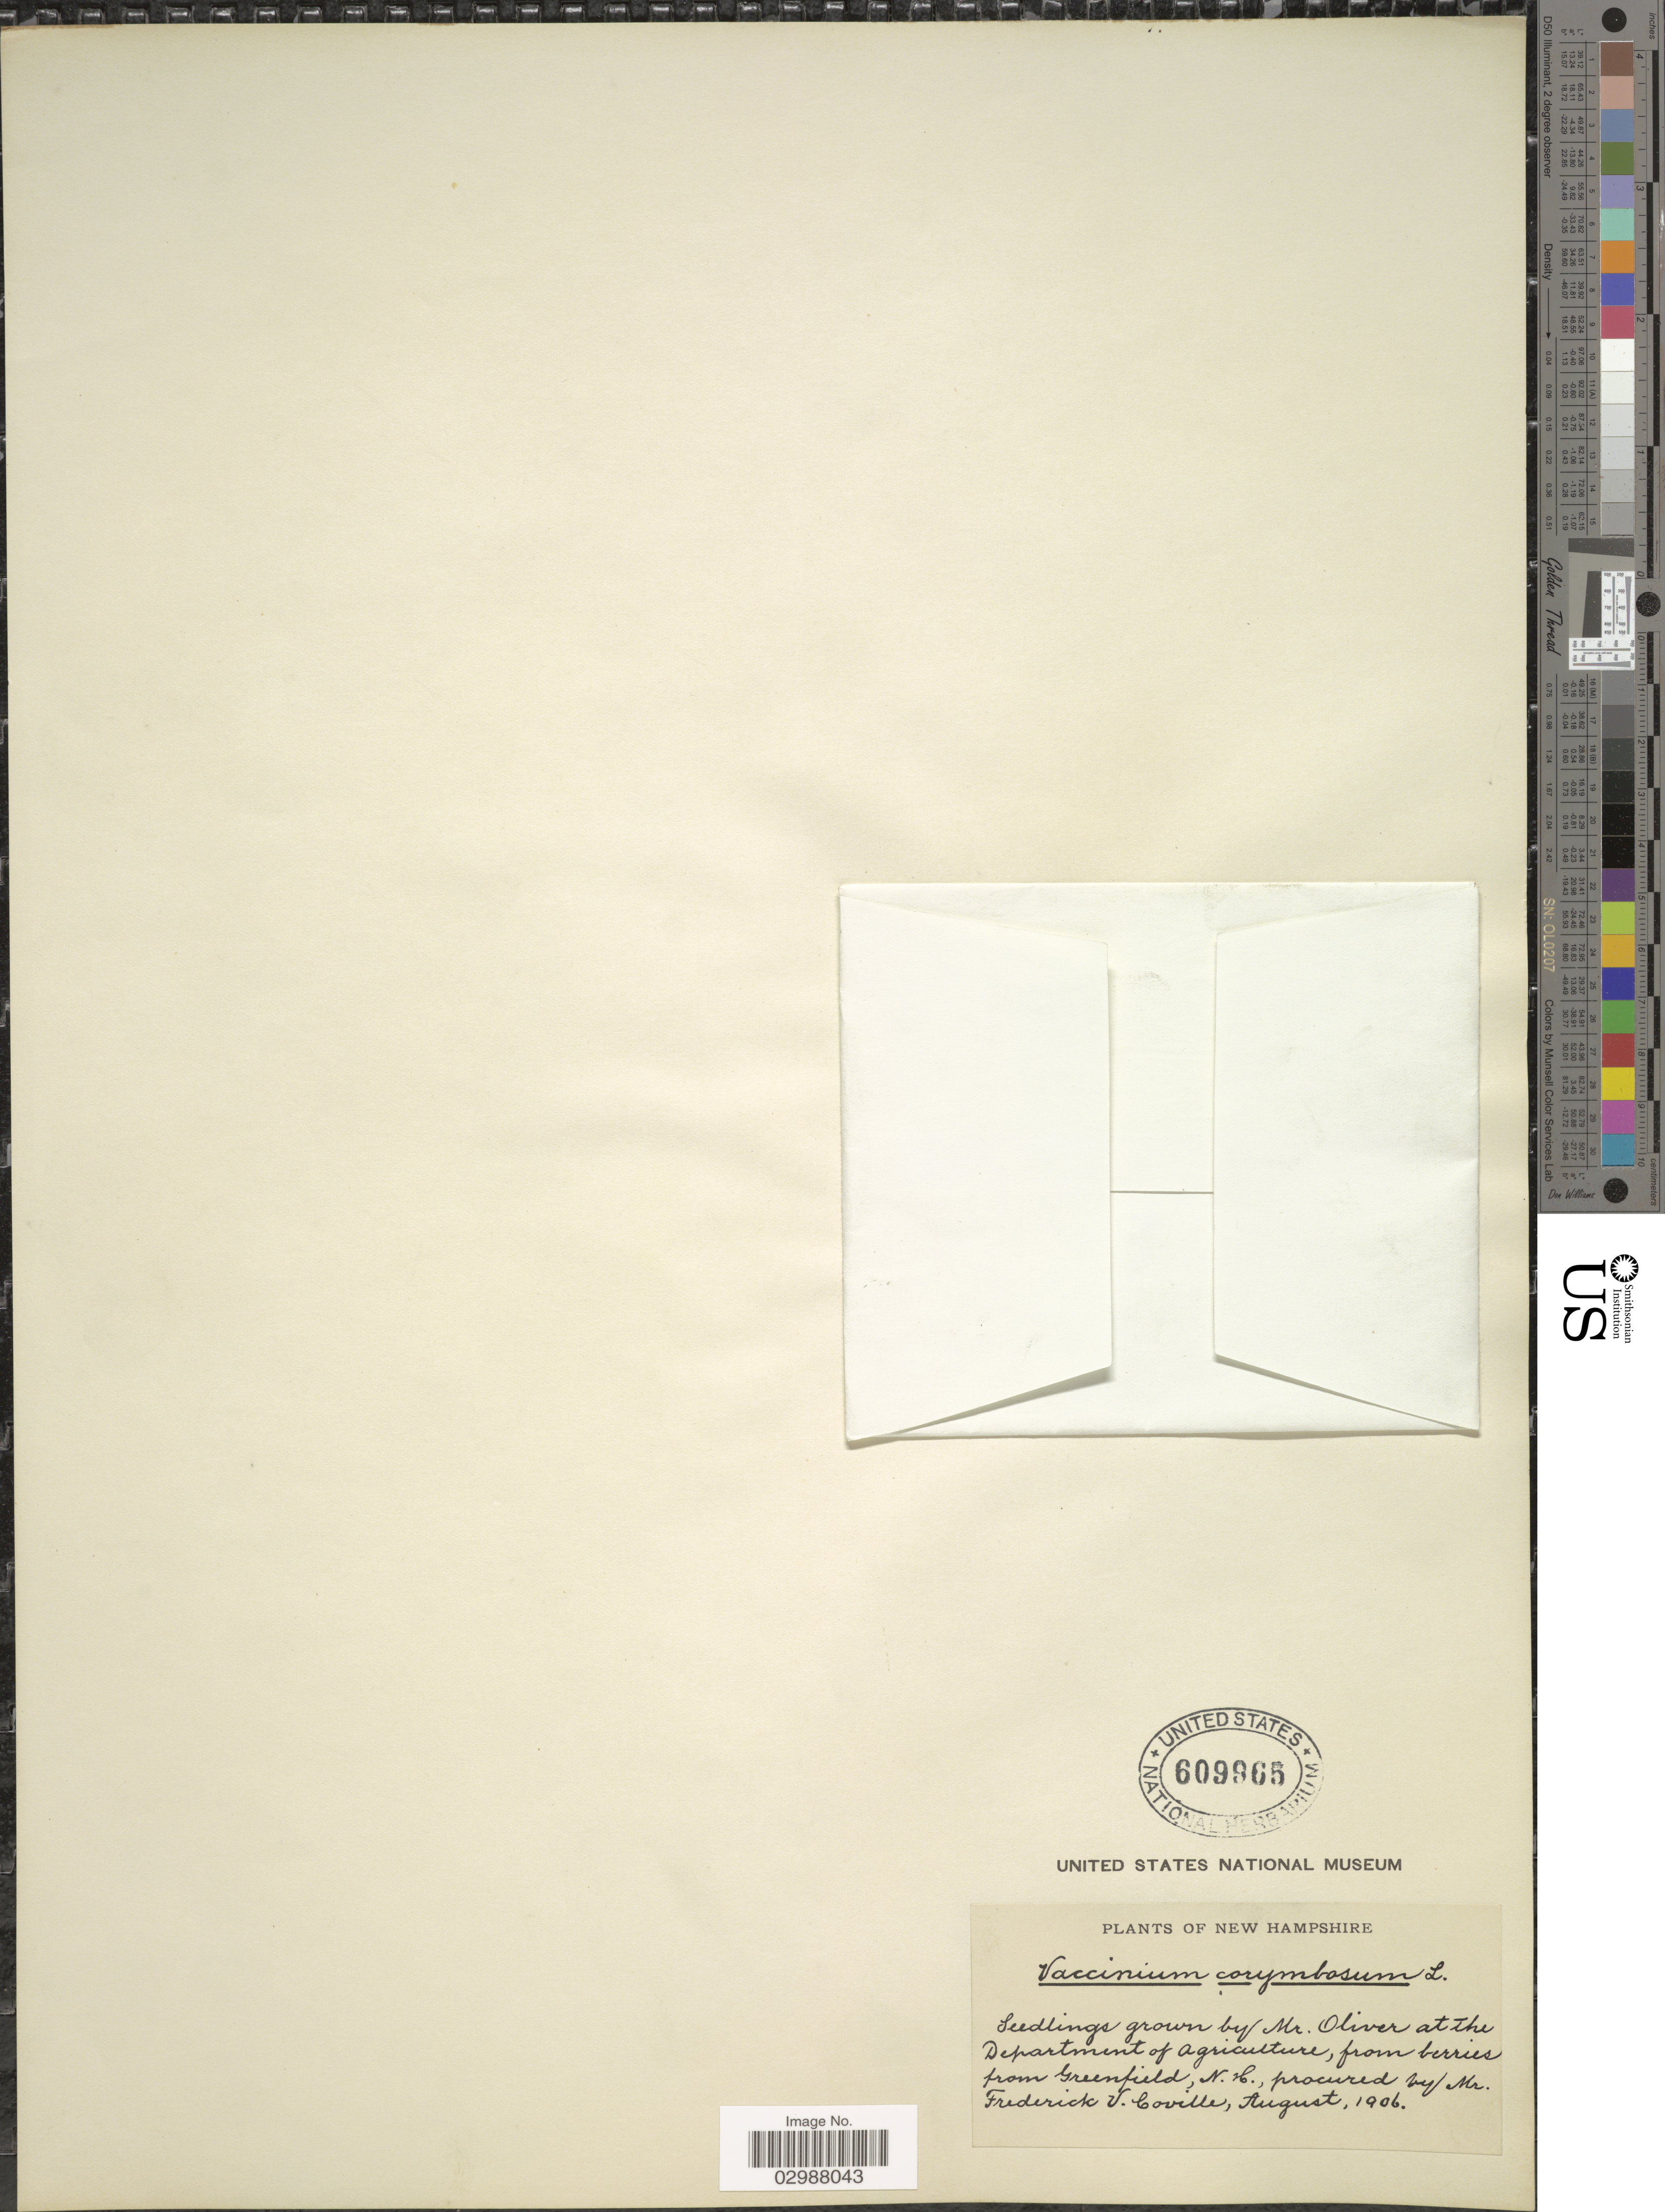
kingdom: Plantae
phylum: Tracheophyta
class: Magnoliopsida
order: Ericales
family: Ericaceae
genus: Vaccinium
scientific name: Vaccinium corymbosum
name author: L.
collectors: Oliver, --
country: United States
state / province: New Hampshire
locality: Department of Agriculture. [unsure placement]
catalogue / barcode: US 609965